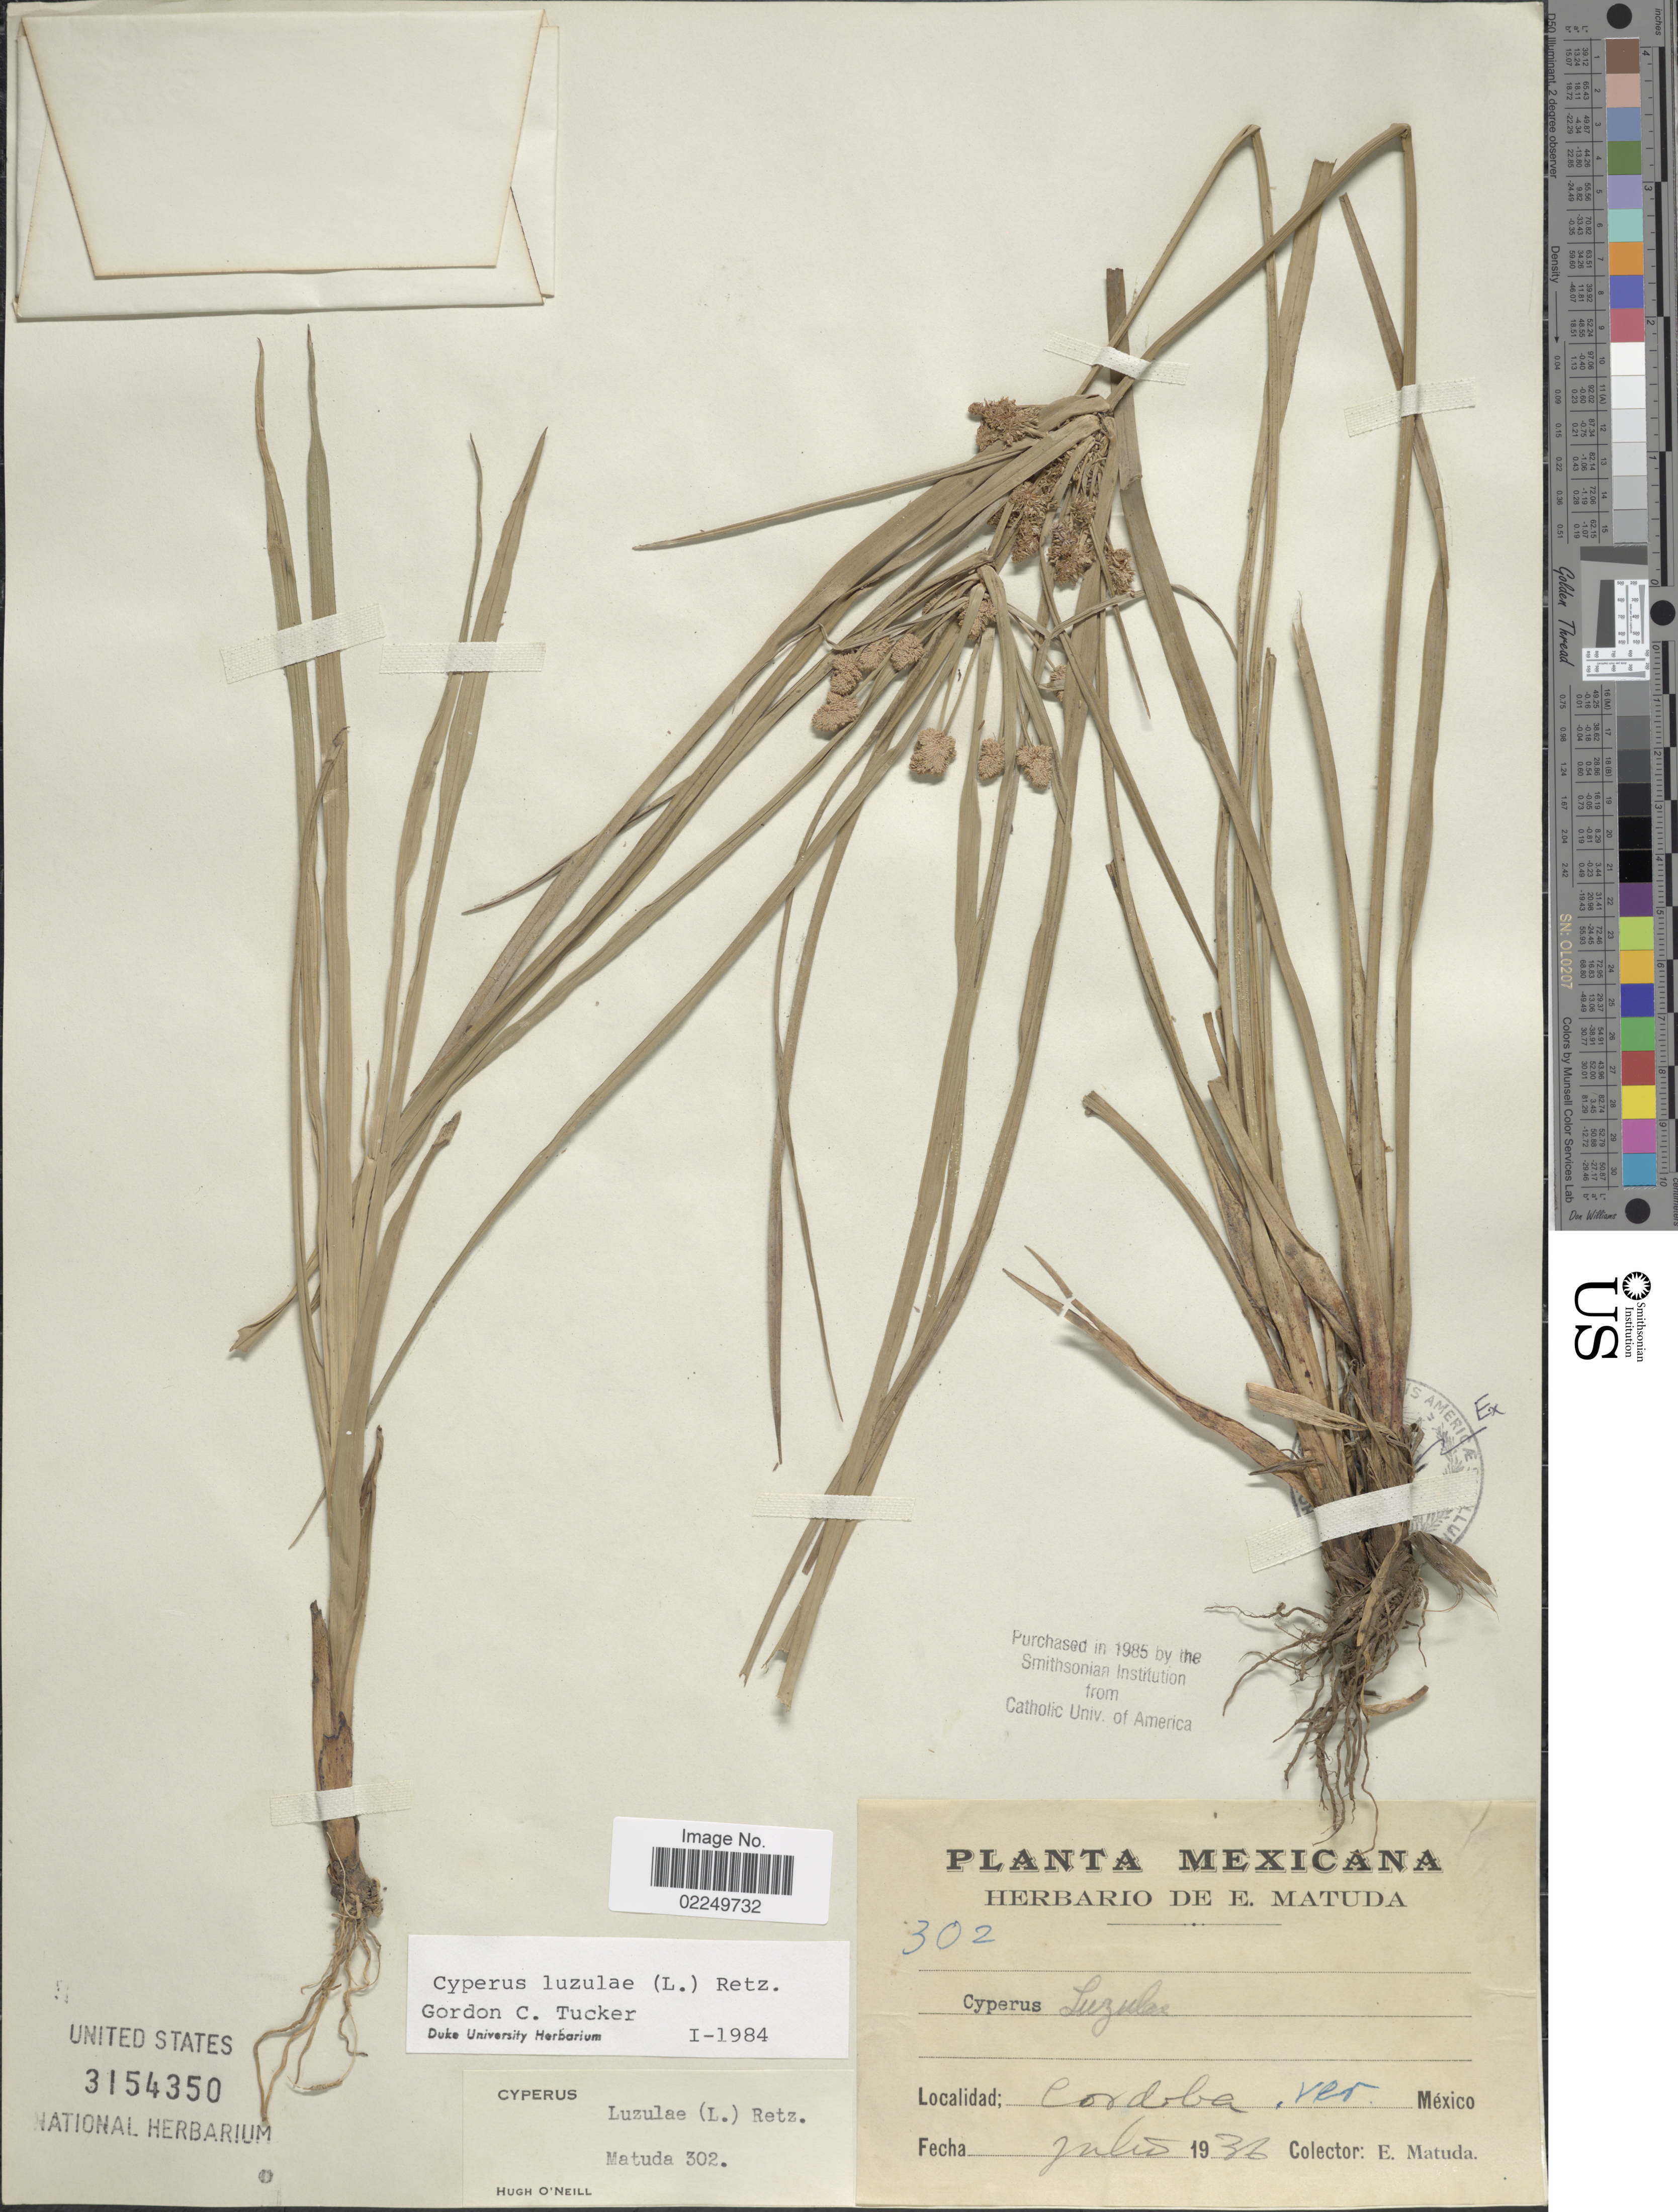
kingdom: Plantae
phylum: Tracheophyta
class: Liliopsida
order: Poales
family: Cyperaceae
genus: Cyperus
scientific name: Cyperus luzulae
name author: (L.) Rottb. ex Retz.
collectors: E. Matuda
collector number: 302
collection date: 1936-07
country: Mexico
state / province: Veracruz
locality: Cordoba, Ver., Mexico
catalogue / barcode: US 3154350